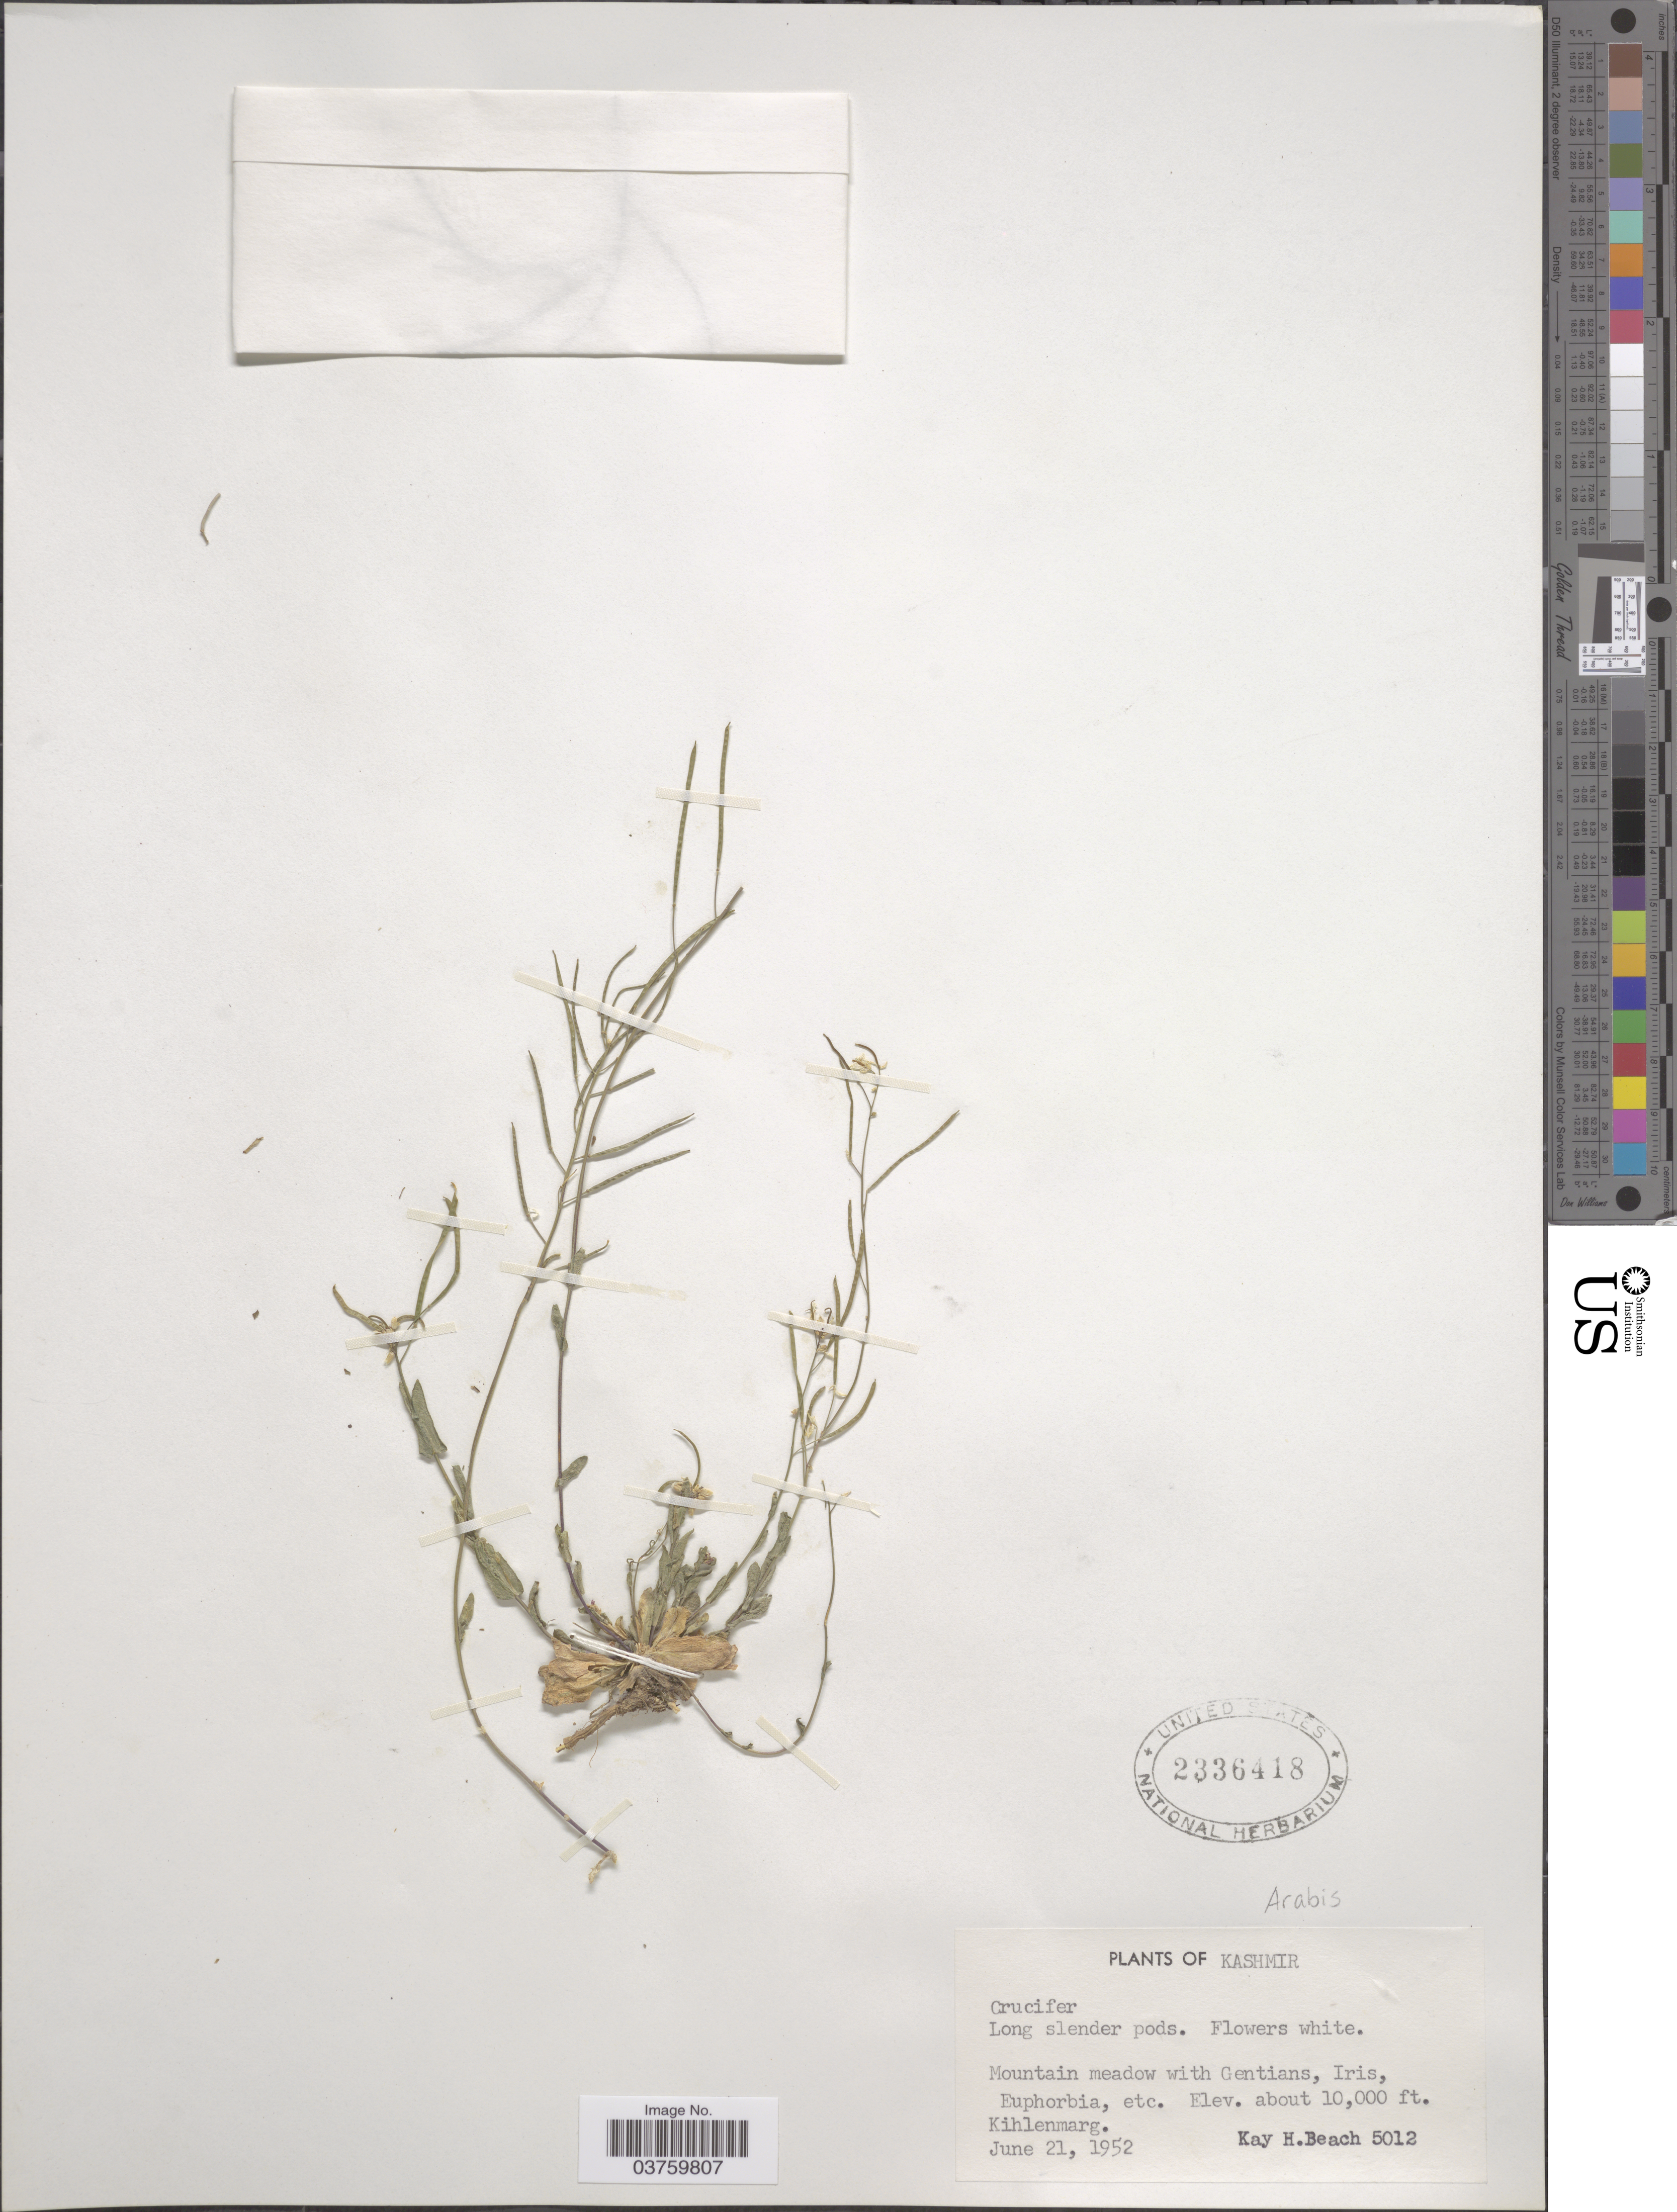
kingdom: Plantae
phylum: Tracheophyta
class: Magnoliopsida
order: Brassicales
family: Brassicaceae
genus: Arabis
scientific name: Arabis sp.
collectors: K. H. Beach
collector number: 5012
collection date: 1952-06-21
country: India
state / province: Jammu and Kashmir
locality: Kashmir. Kihlenmarg.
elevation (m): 3048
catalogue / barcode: US 2336418